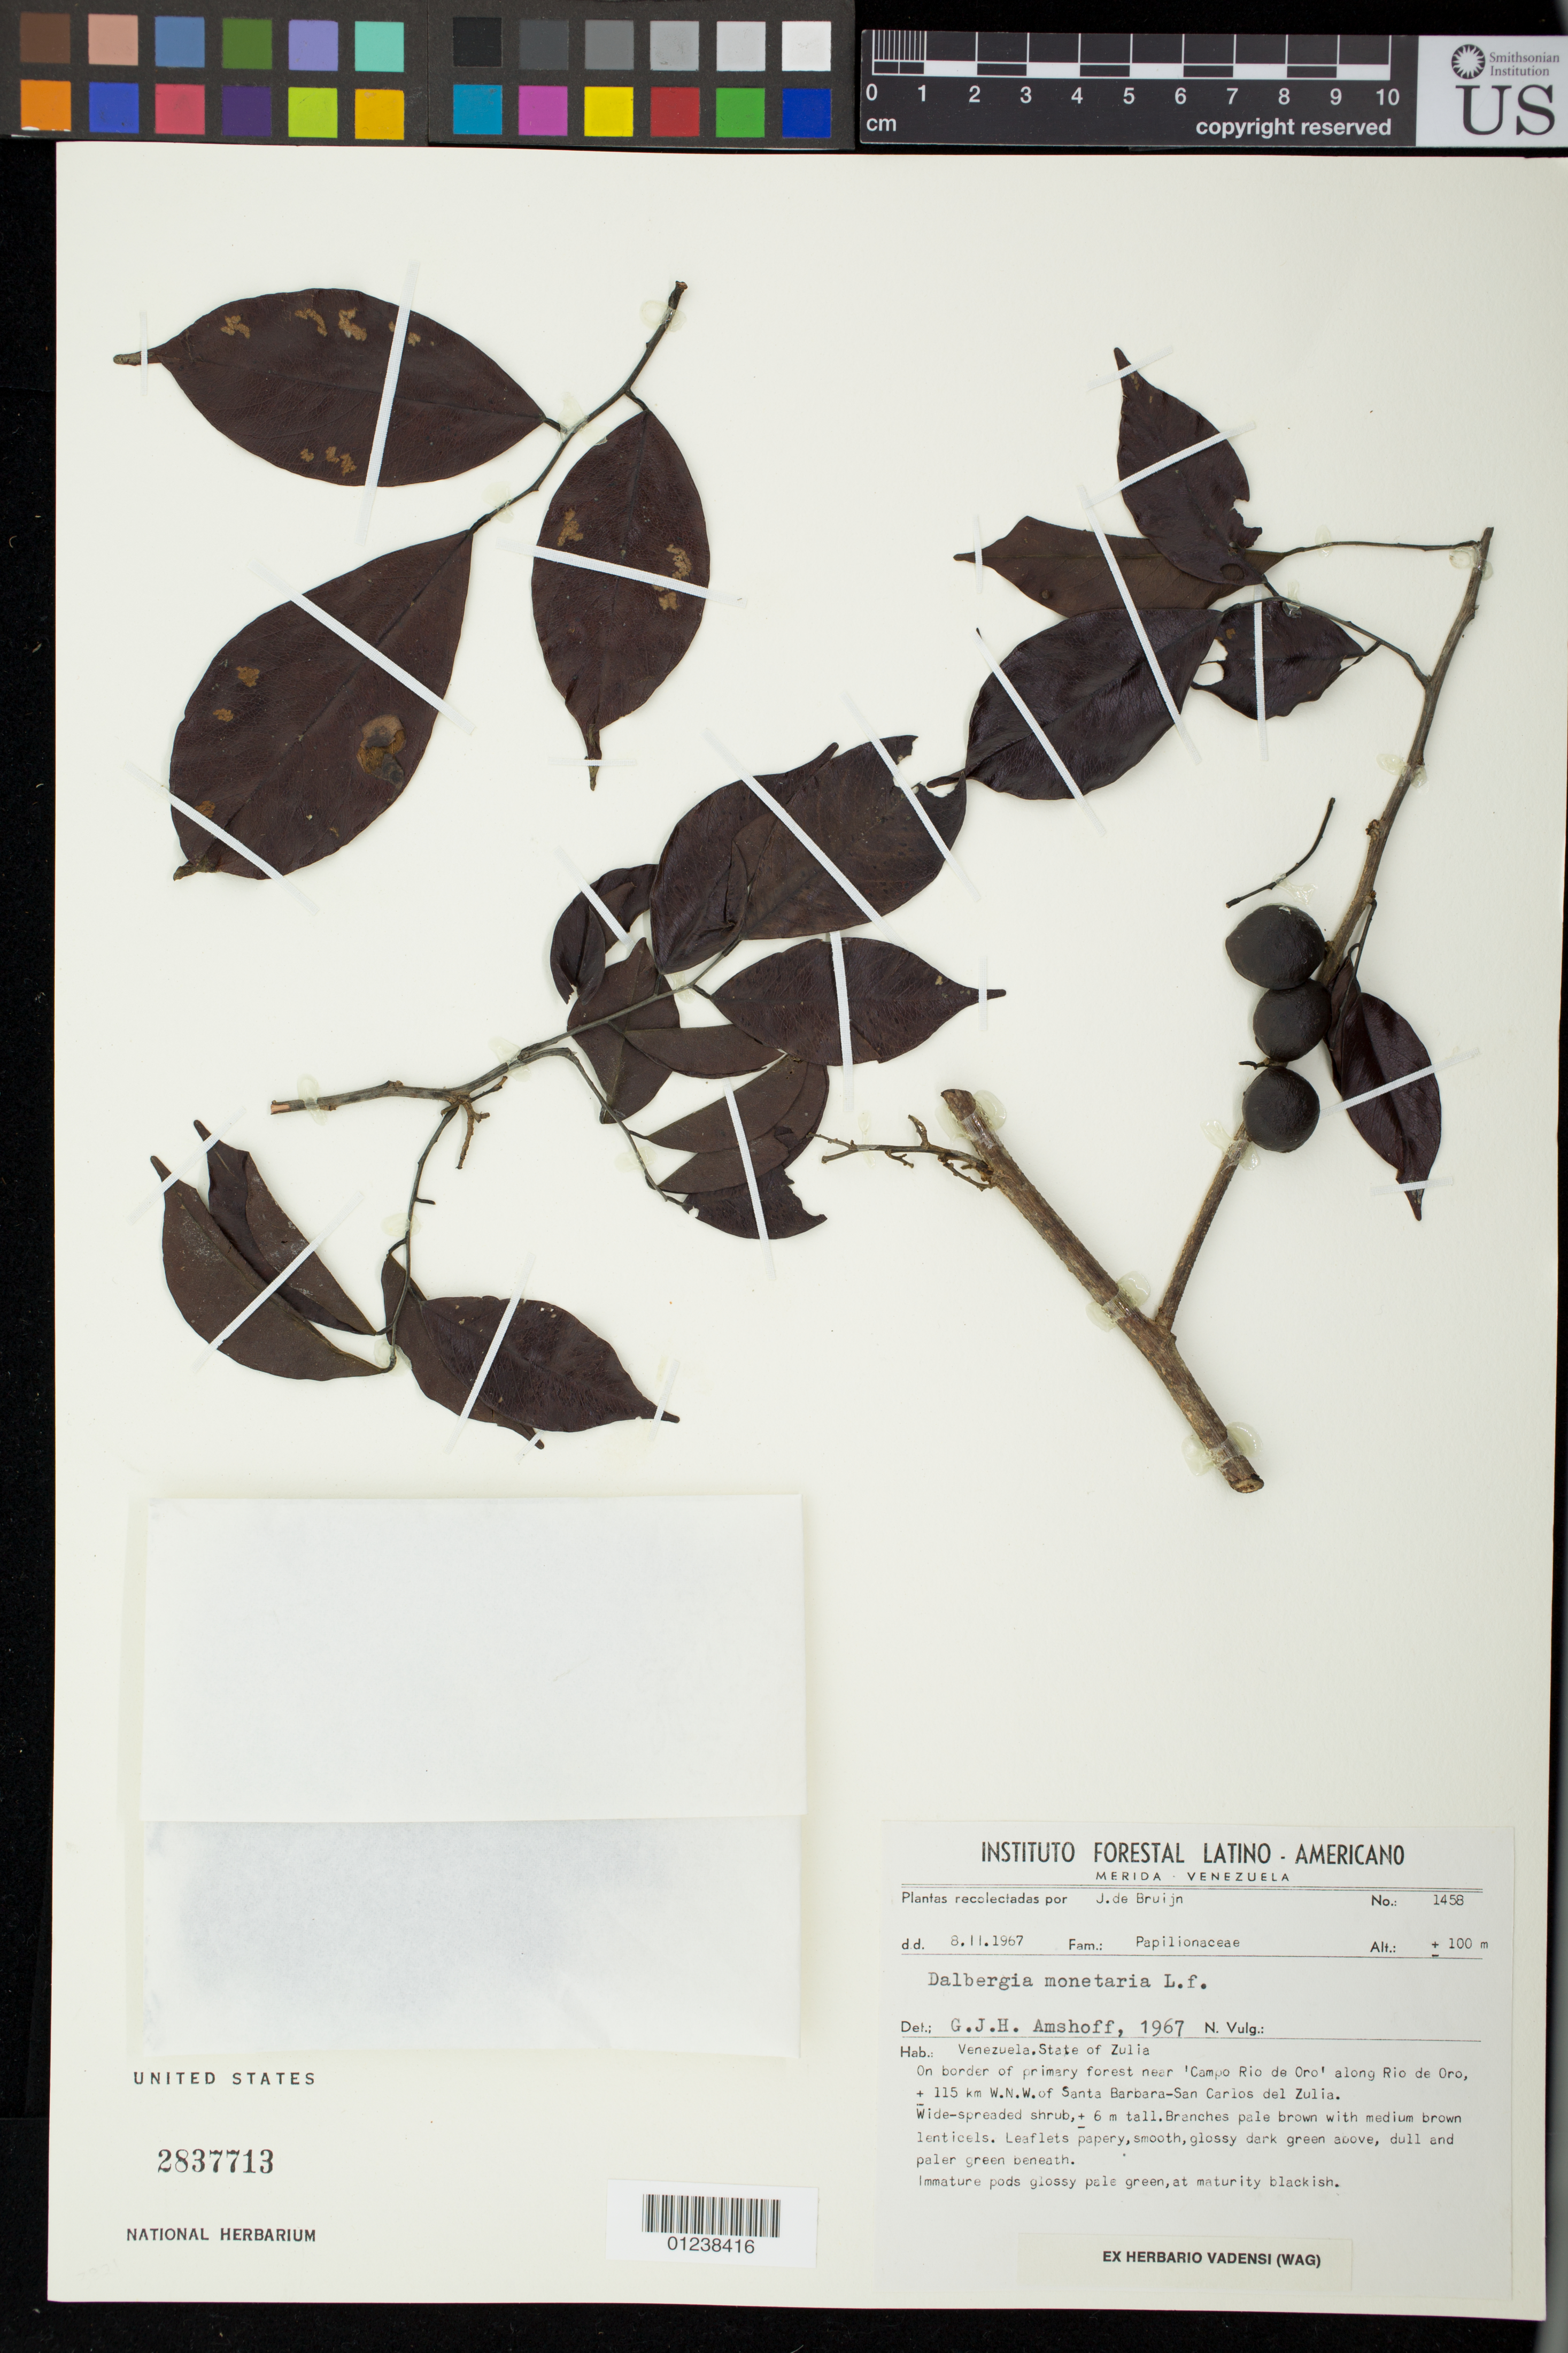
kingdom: Plantae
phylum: Tracheophyta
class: Magnoliopsida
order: Fabales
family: Fabaceae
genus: Dalbergia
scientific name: Dalbergia monetaria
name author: L. f.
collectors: J. Bruijn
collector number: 1458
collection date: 1967-08-11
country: Venezuela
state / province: Zulia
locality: On border of primary forest near 'Campo Rio de Oro' along Rio de Oro, +- 115 km WNW of Santa Barbara-San Carlos del Zulia.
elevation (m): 100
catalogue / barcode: US 2837713